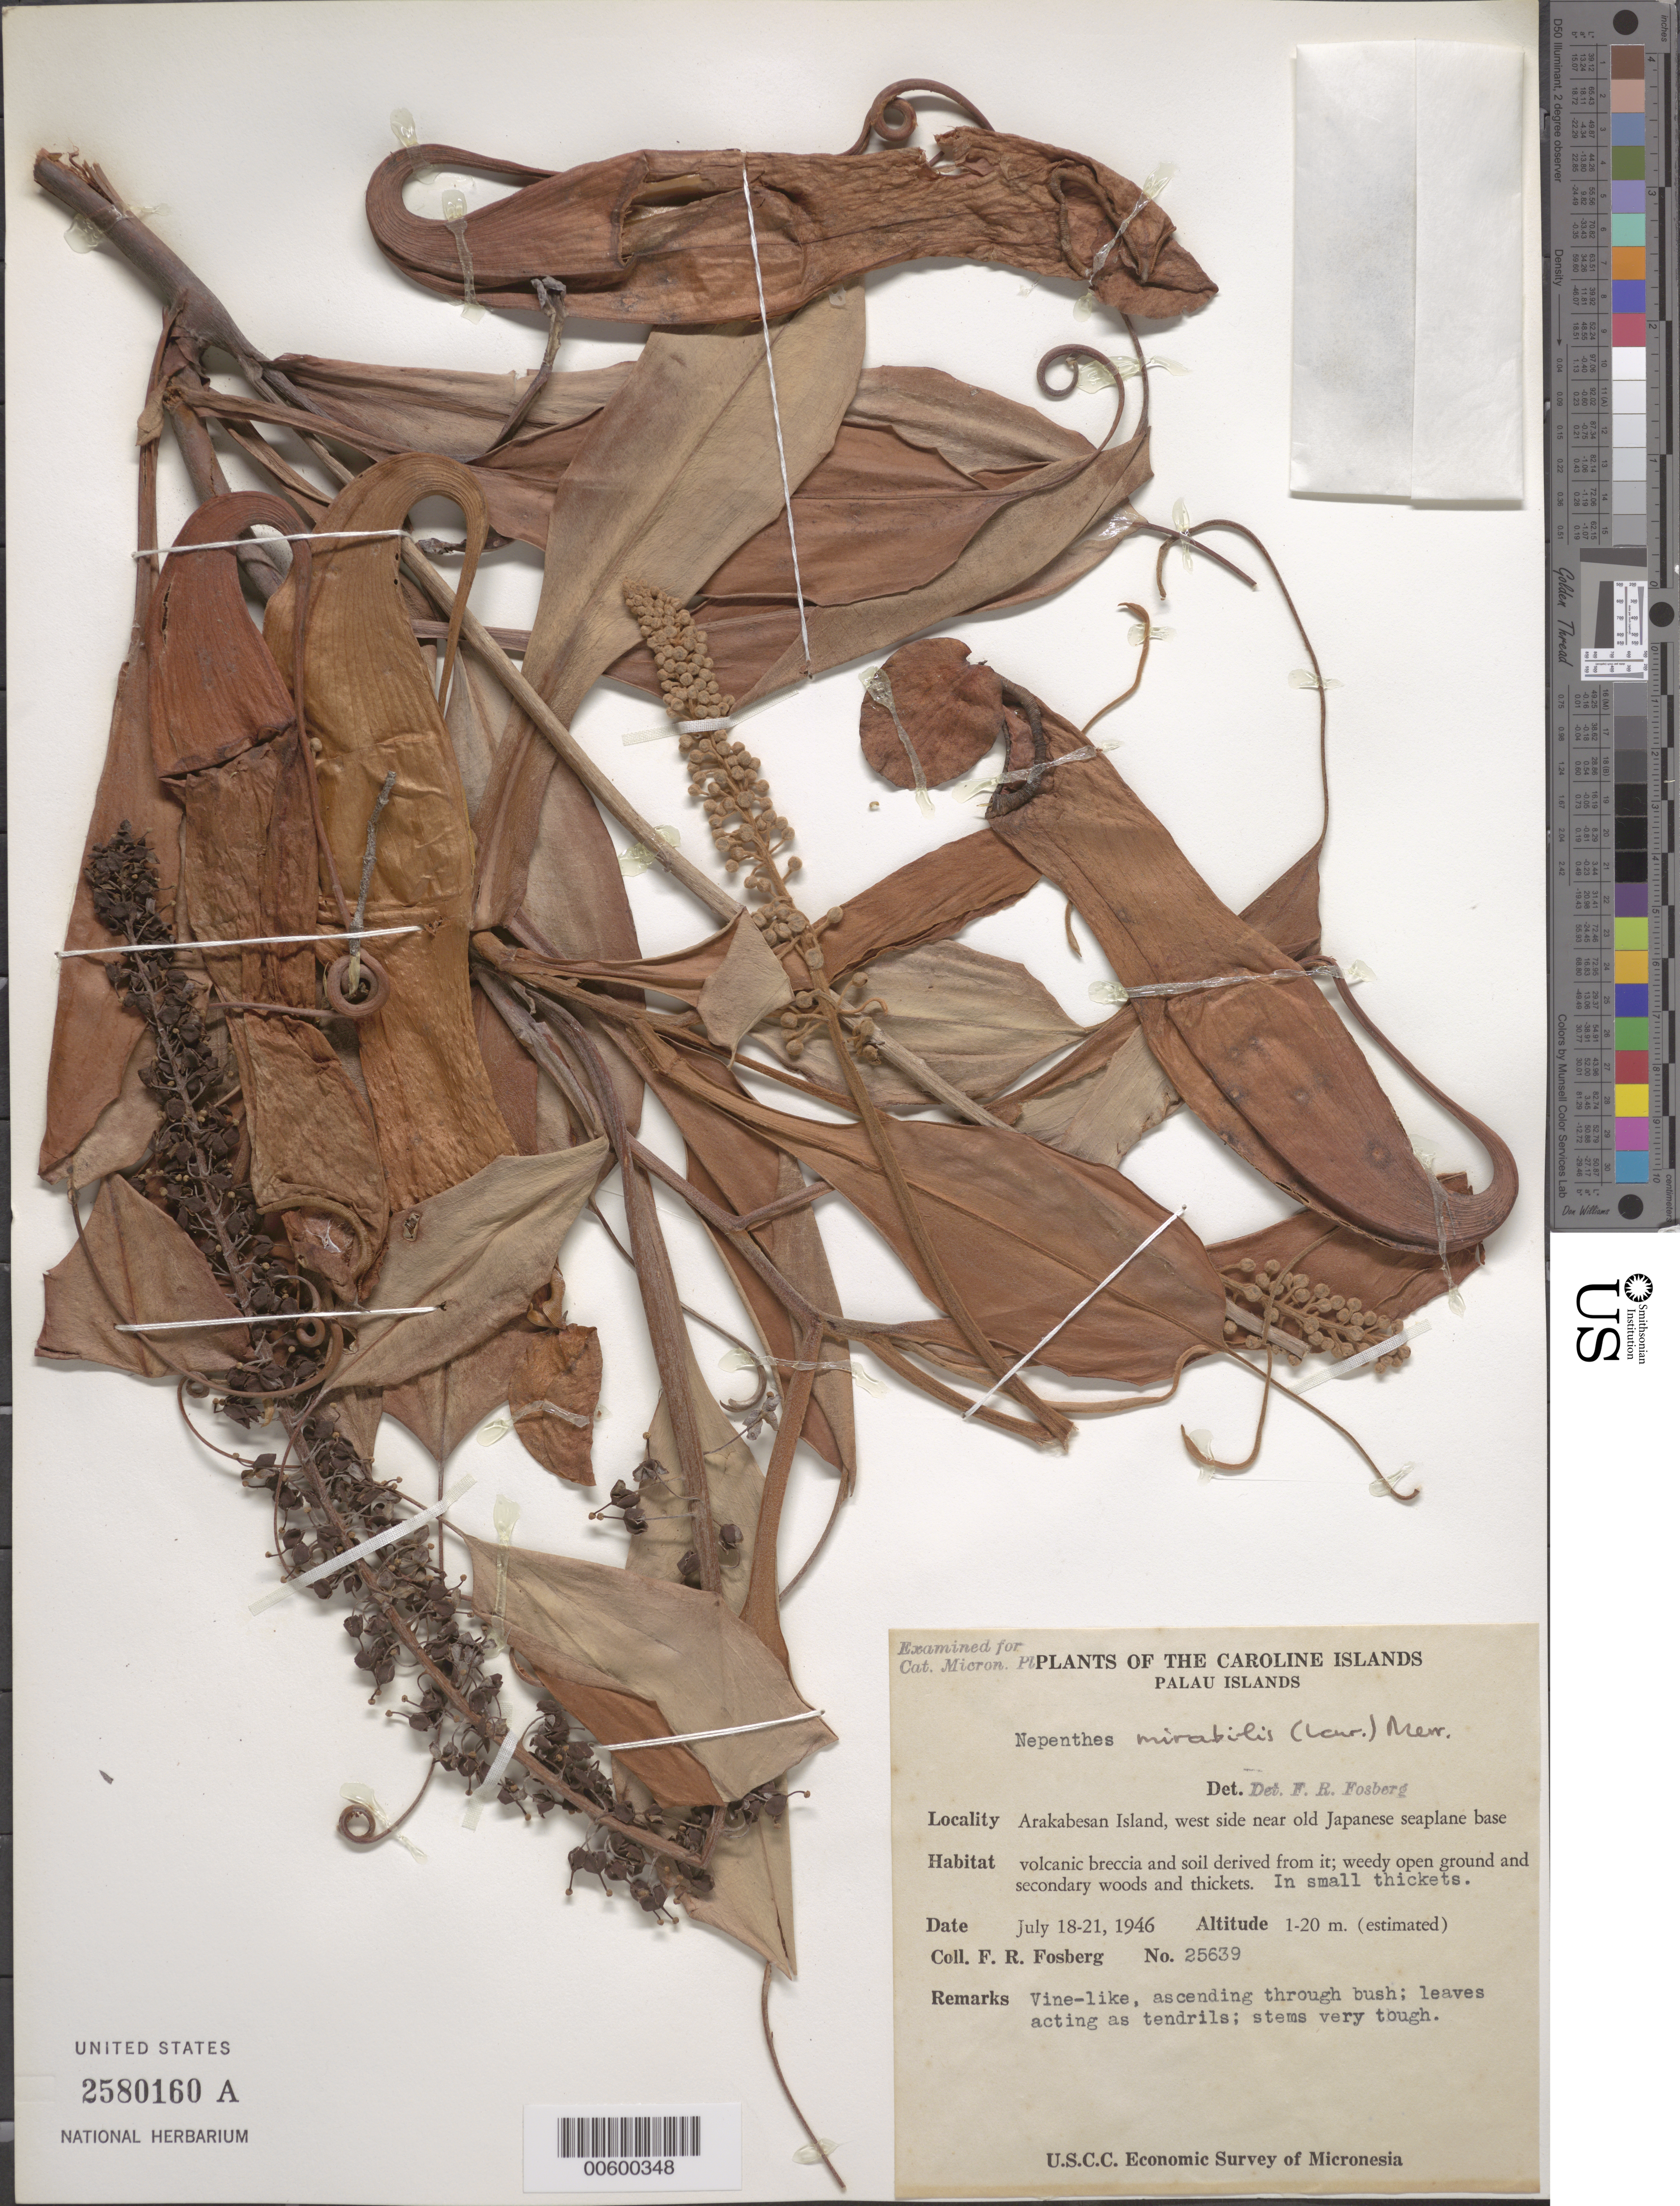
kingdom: Plantae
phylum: Tracheophyta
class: Magnoliopsida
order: Caryophyllales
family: Nepenthaceae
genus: Nepenthes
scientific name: Nepenthes mirabilis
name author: (Lour.) Druce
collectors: F. R. Fosberg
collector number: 25639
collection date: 1946-07-18/1946-07-21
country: Palau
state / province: Koror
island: Ngerekebesang [Arakabesan]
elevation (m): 1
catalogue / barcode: US 2580160A